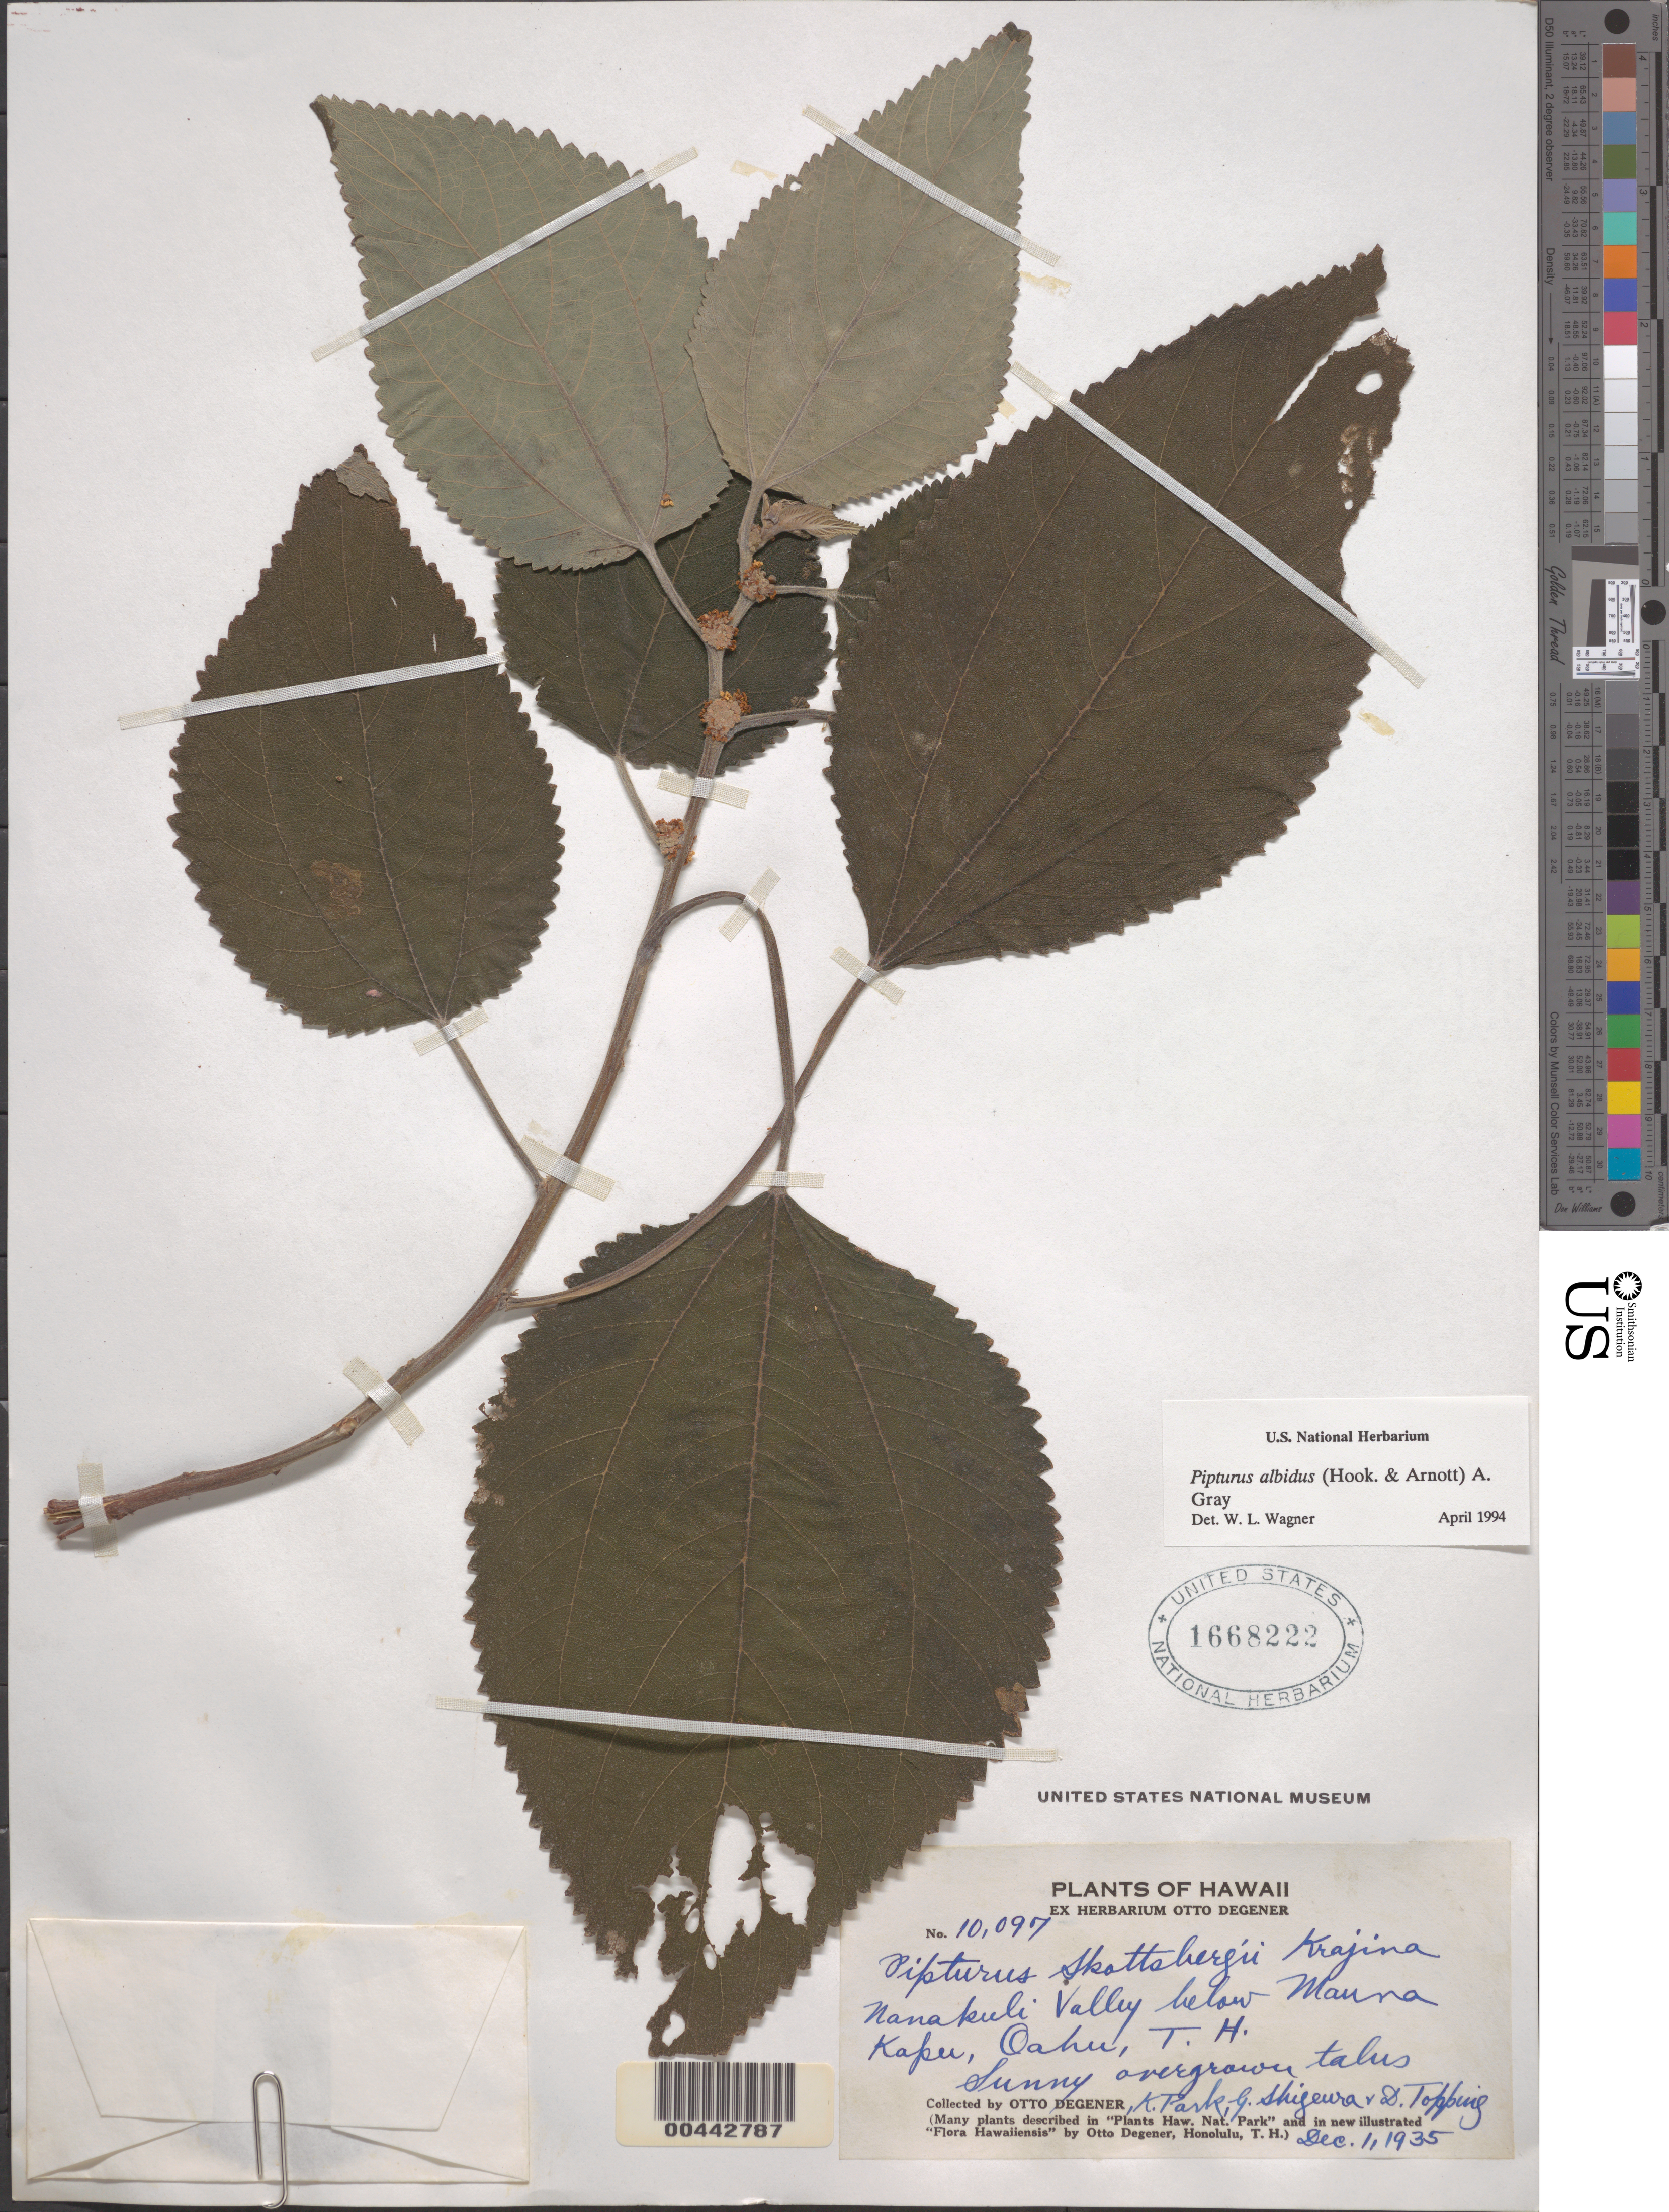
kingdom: Plantae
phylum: Tracheophyta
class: Magnoliopsida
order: Rosales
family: Urticaceae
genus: Pipturus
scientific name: Pipturus albidus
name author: (Hook. & Arn.) A. Gray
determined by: Wagner, W. L., (BOT), Smithsonian Institution - National Museum of Natural History (UNITED STATES)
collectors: O. Degener, K. Park, G. Shigeura & D. L. Topping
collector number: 10097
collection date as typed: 1 Dec 1935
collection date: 1935-12-01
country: United States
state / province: Hawaii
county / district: Honolulu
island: Oahu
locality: Nanakuli Valley below Mauna Kapu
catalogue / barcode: US 1668222